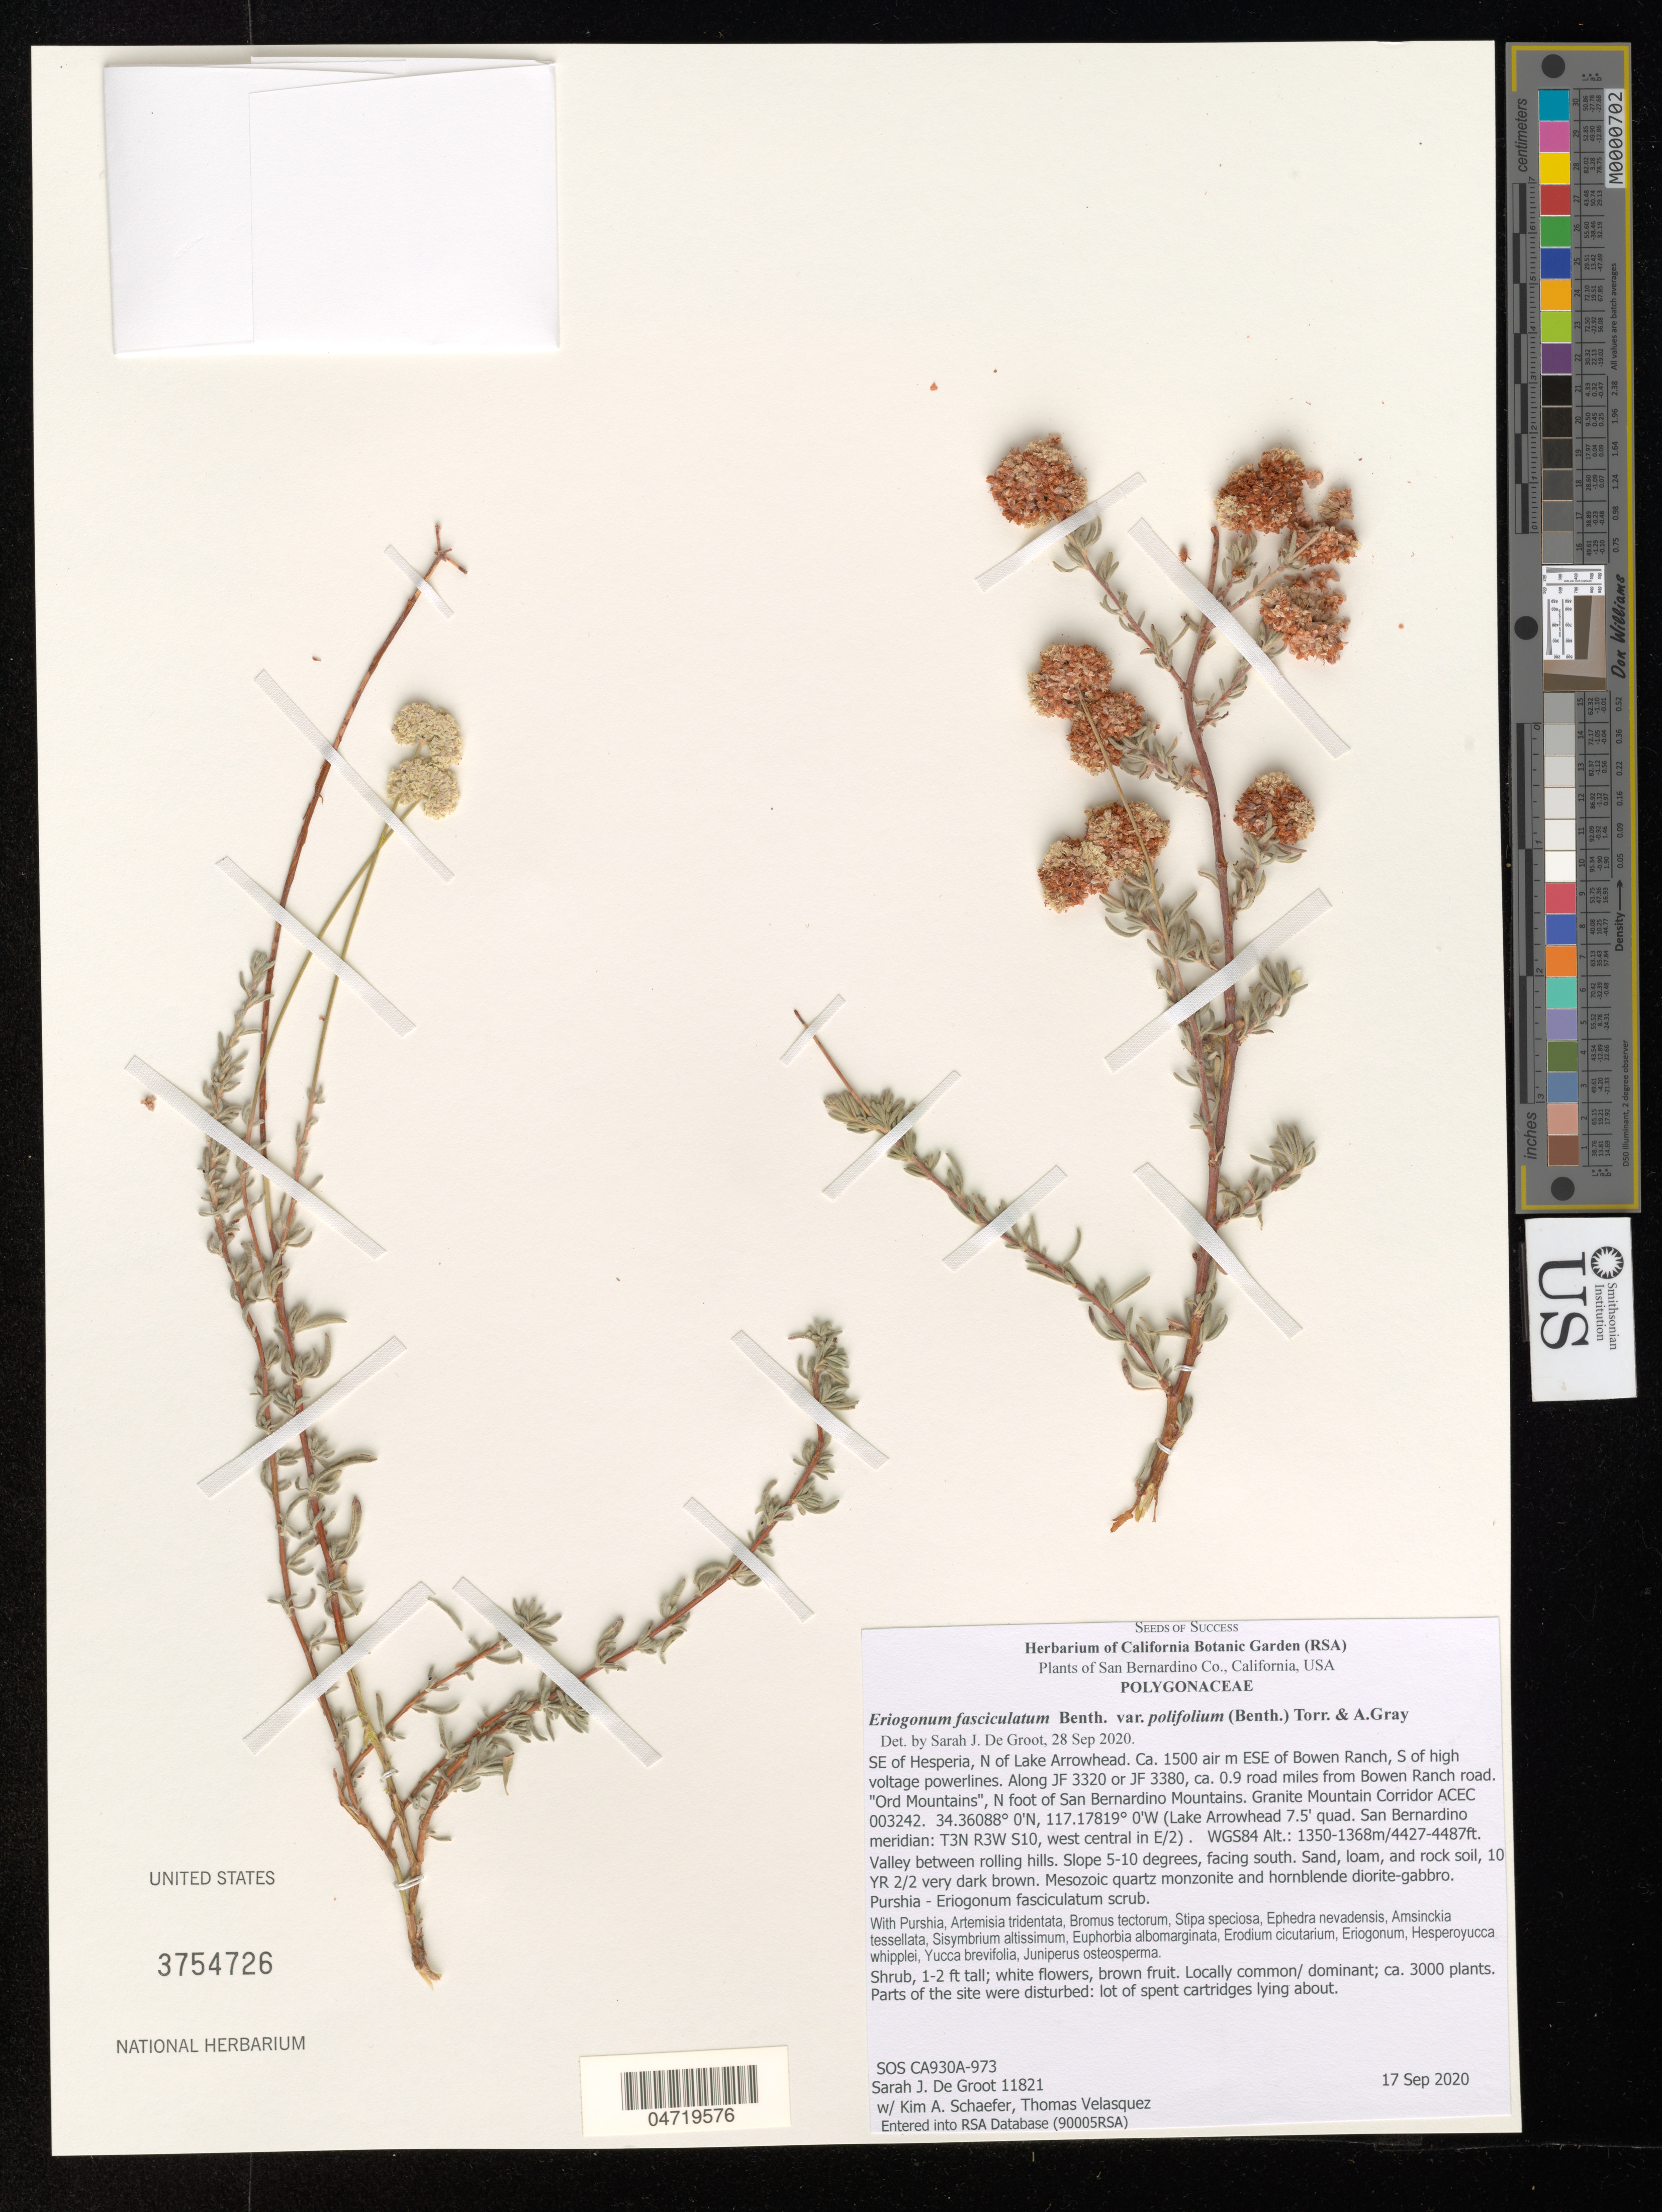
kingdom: Plantae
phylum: Tracheophyta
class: Magnoliopsida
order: Caryophyllales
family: Polygonaceae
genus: Eriogonum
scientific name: Eriogonum fasciculatum var. polifolium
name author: (Benth.) Torr. & A. Gray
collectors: S. De Groot, K. Schaefer & J. Rentsch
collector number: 11821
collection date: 2020-09-17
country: United States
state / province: California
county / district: San Bernardino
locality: San Bernardino Co. SE of Hesperia, N of Lake Arrowhead. Ca. 1500 air m ESE of Bowen Ranch, S of high voltage powerlines. Along JF 3380, ca. 0.9 road miles from Bowen Ranch road. "Ord Mountains", N foot of San Bernardino Mountains. Granite Mountain Corridor ACEC 003242. (Lake Arrowhead 7.5' quad. San Bernardino meridian: T3N R3W S10, west central in E/2). WGS84.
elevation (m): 1350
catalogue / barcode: US 3754726